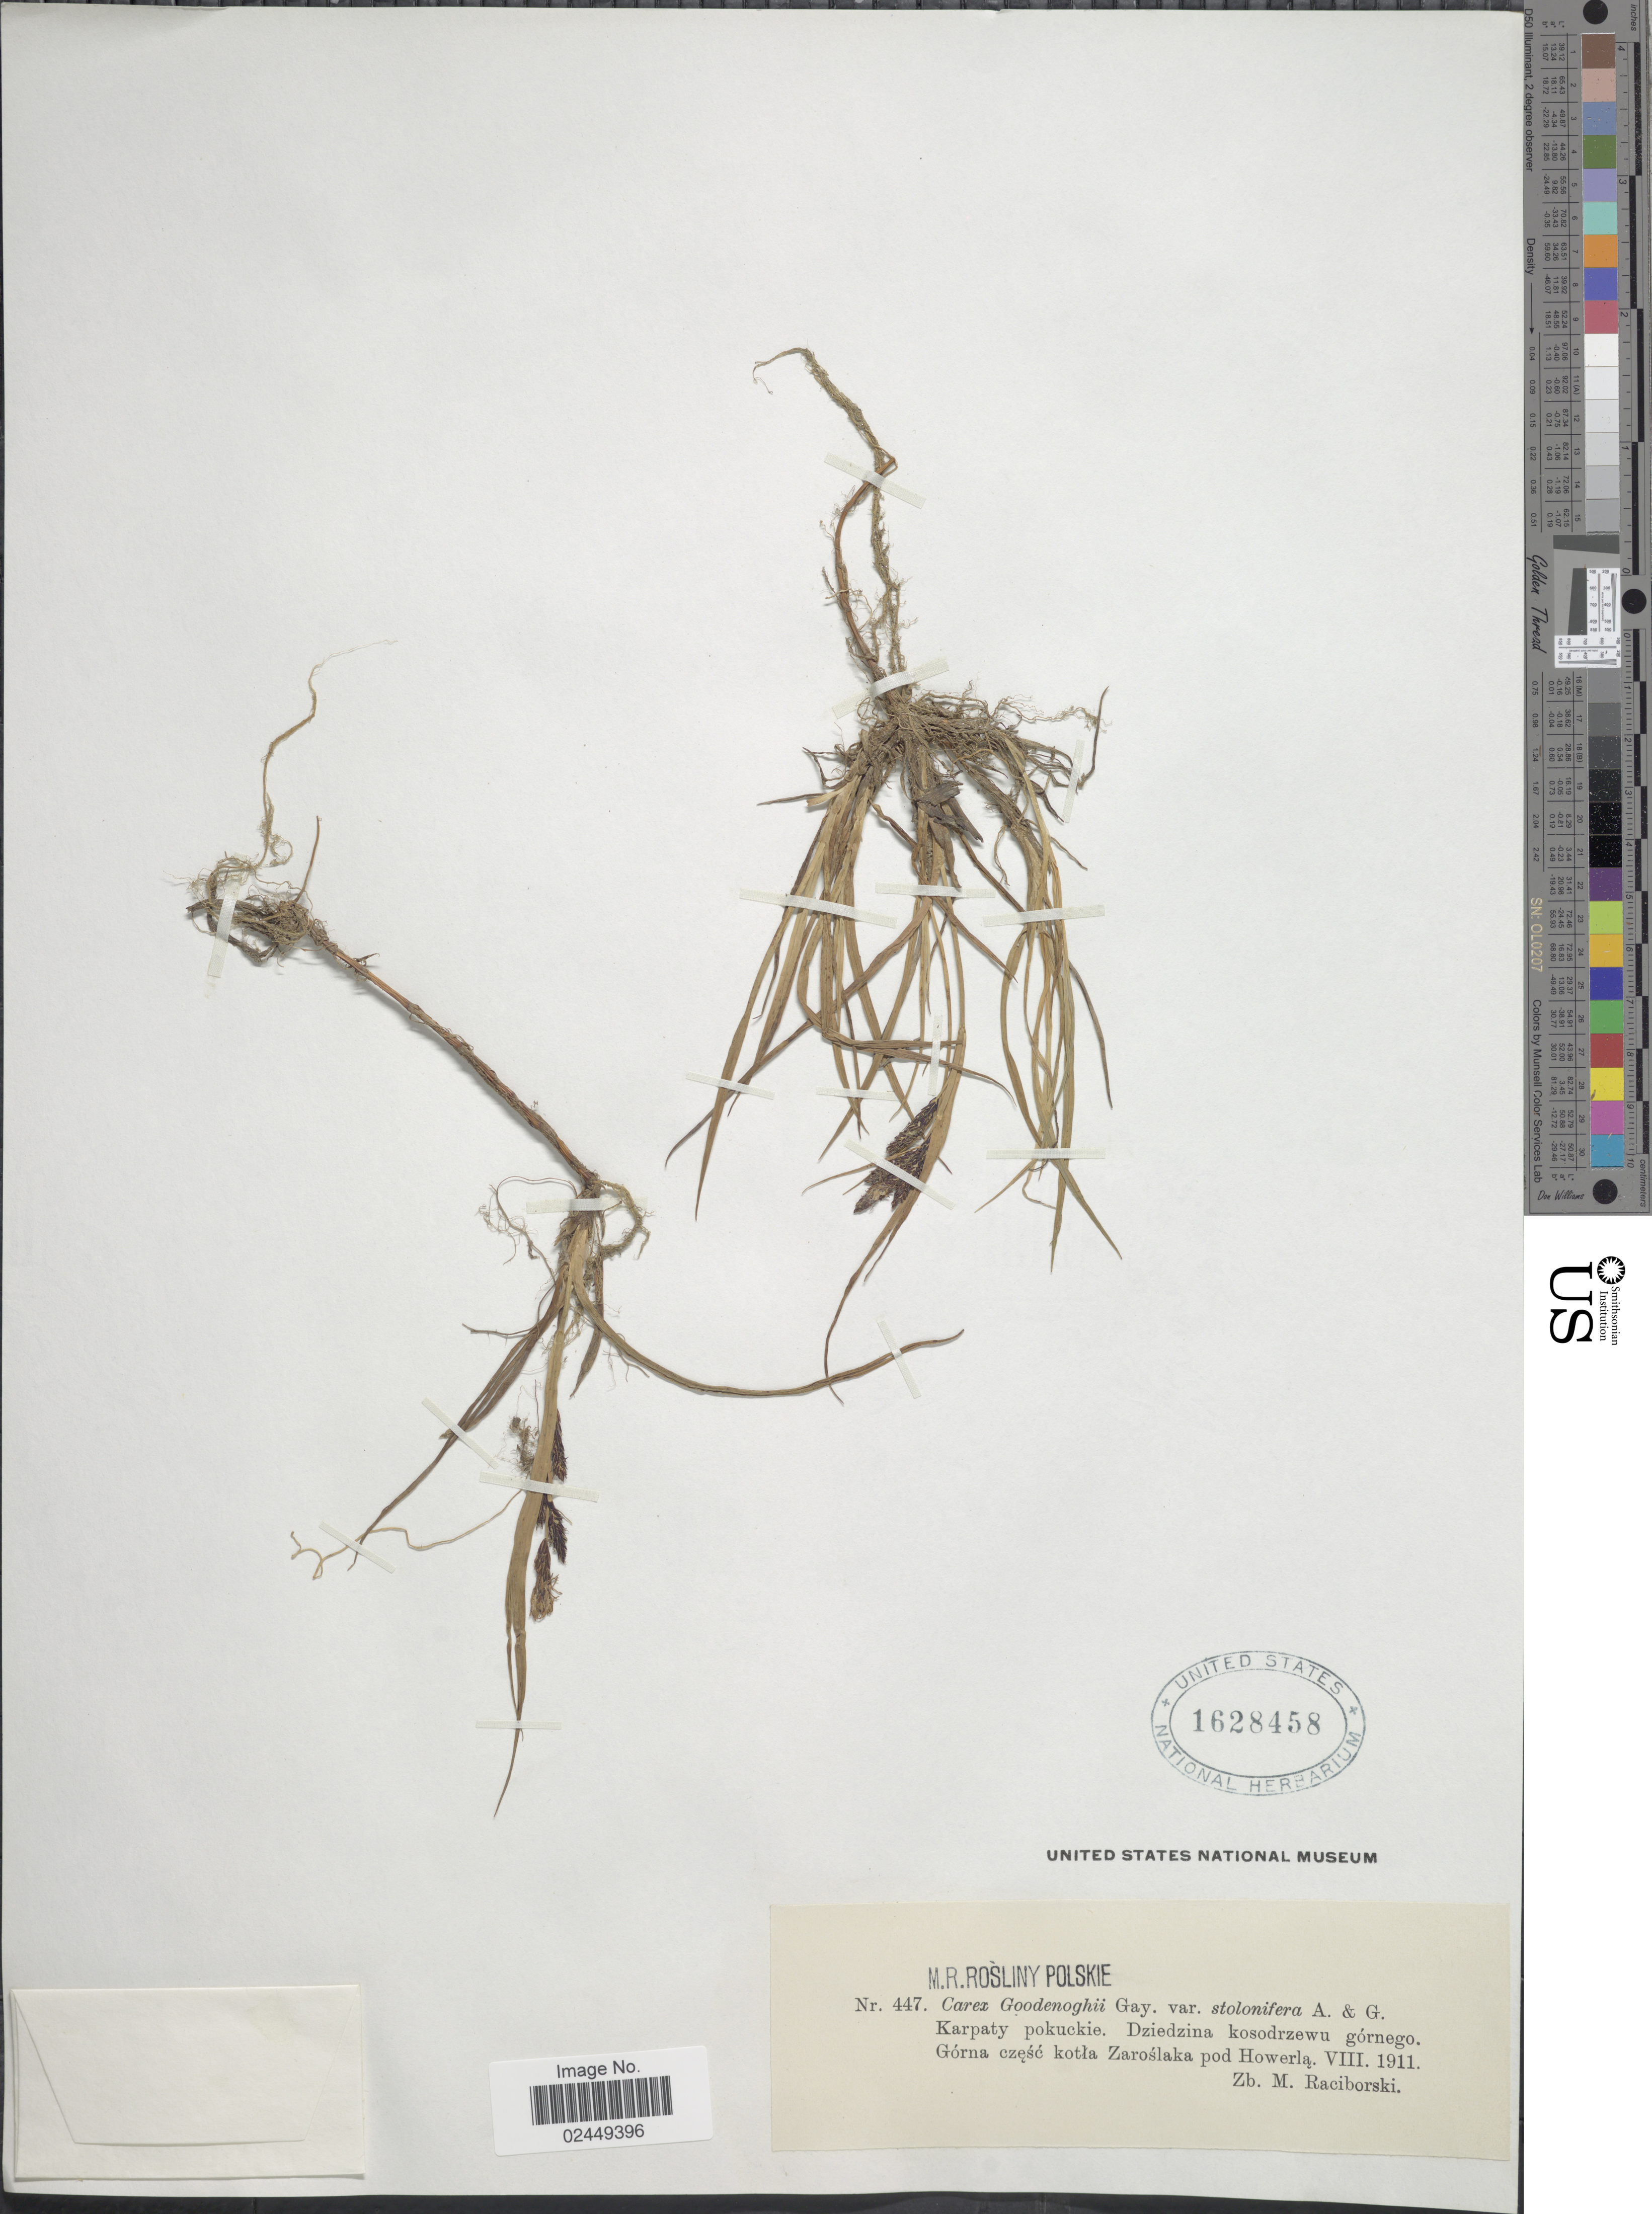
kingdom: Plantae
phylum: Tracheophyta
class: Liliopsida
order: Poales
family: Cyperaceae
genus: Carex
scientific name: Carex nigra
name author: (L.) Reichard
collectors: Z. Raciborski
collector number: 447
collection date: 1911-08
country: Poland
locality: Karpaty pokuckie, Dziedznia kosorzewu gornego, Gorna czesc kotla Zaroslaka pod Howerla, Polskie [unsure placement]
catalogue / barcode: US 1628458